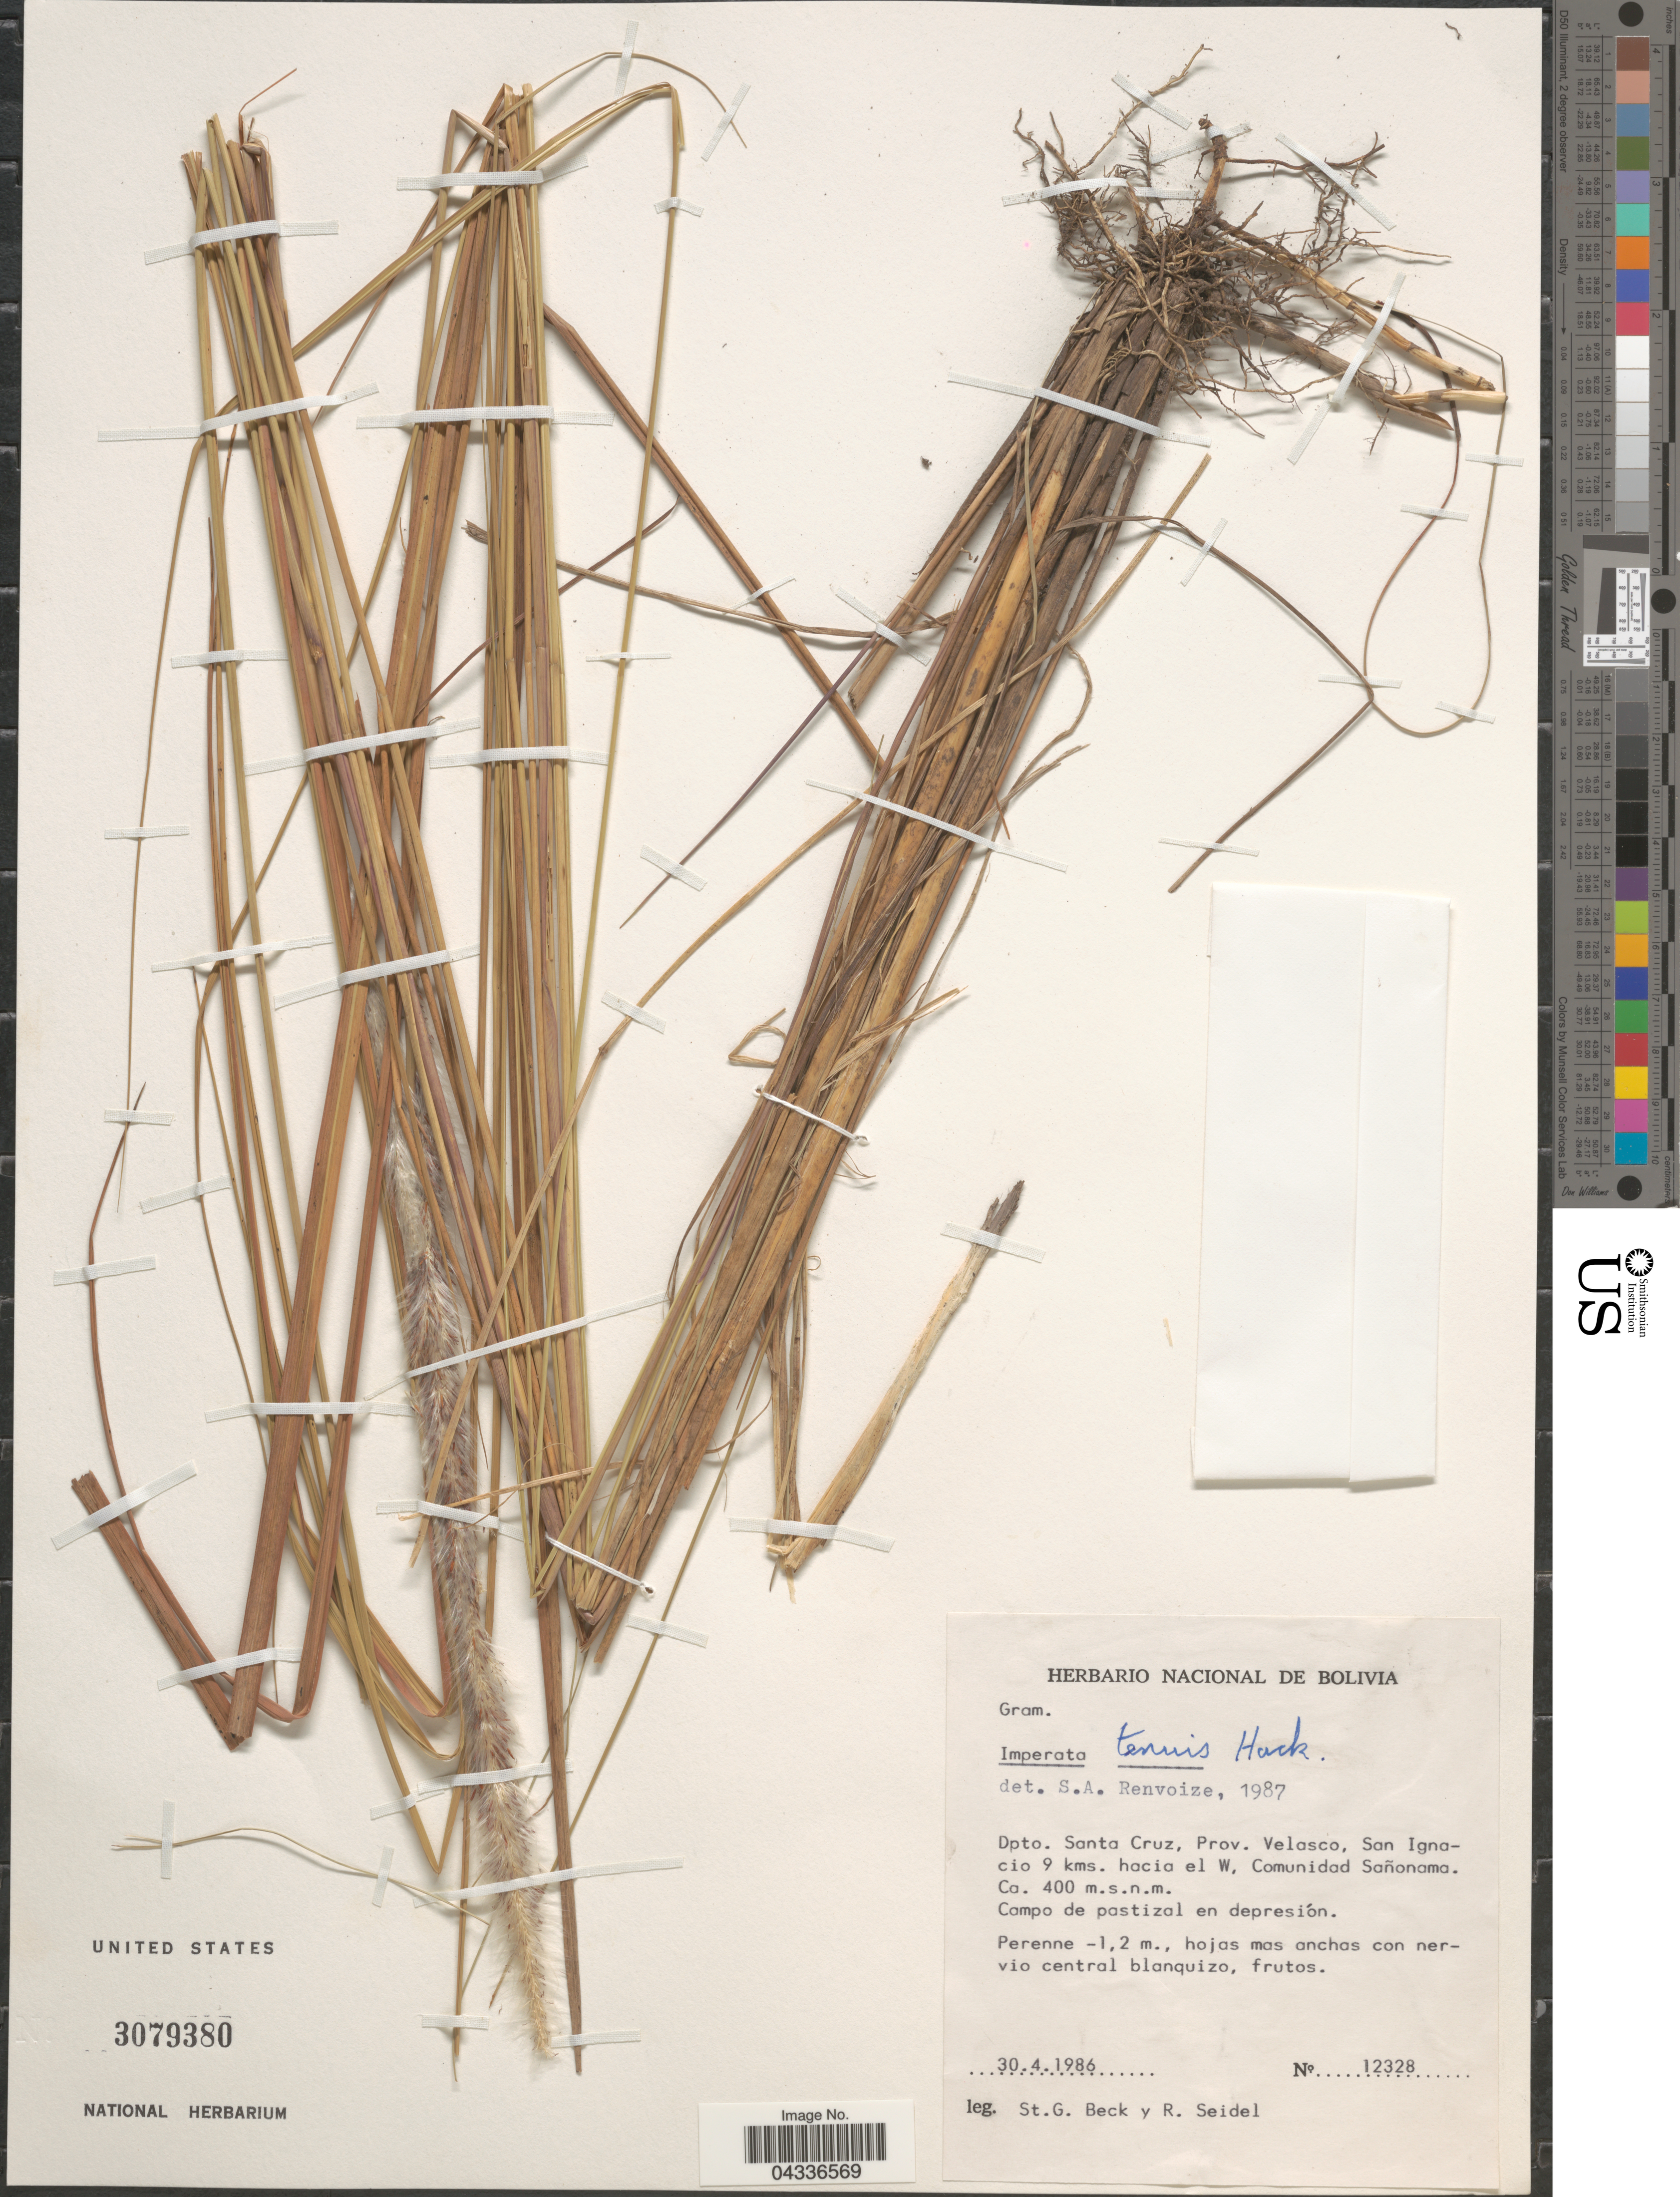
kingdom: Plantae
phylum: Tracheophyta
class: Liliopsida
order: Poales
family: Poaceae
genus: Imperata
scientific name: Imperata tenuis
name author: Hack.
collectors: S. G. Beck & R. Seidel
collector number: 12328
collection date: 1986-04-30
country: Bolivia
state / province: Santa Cruz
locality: Dpto. Santa Cruz, Prov. Velasco, San Ignacio 9 kms. hacia el W, Comunidad Sañonama. Campo de pastizal en depresión.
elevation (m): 400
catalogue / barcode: US 3079380